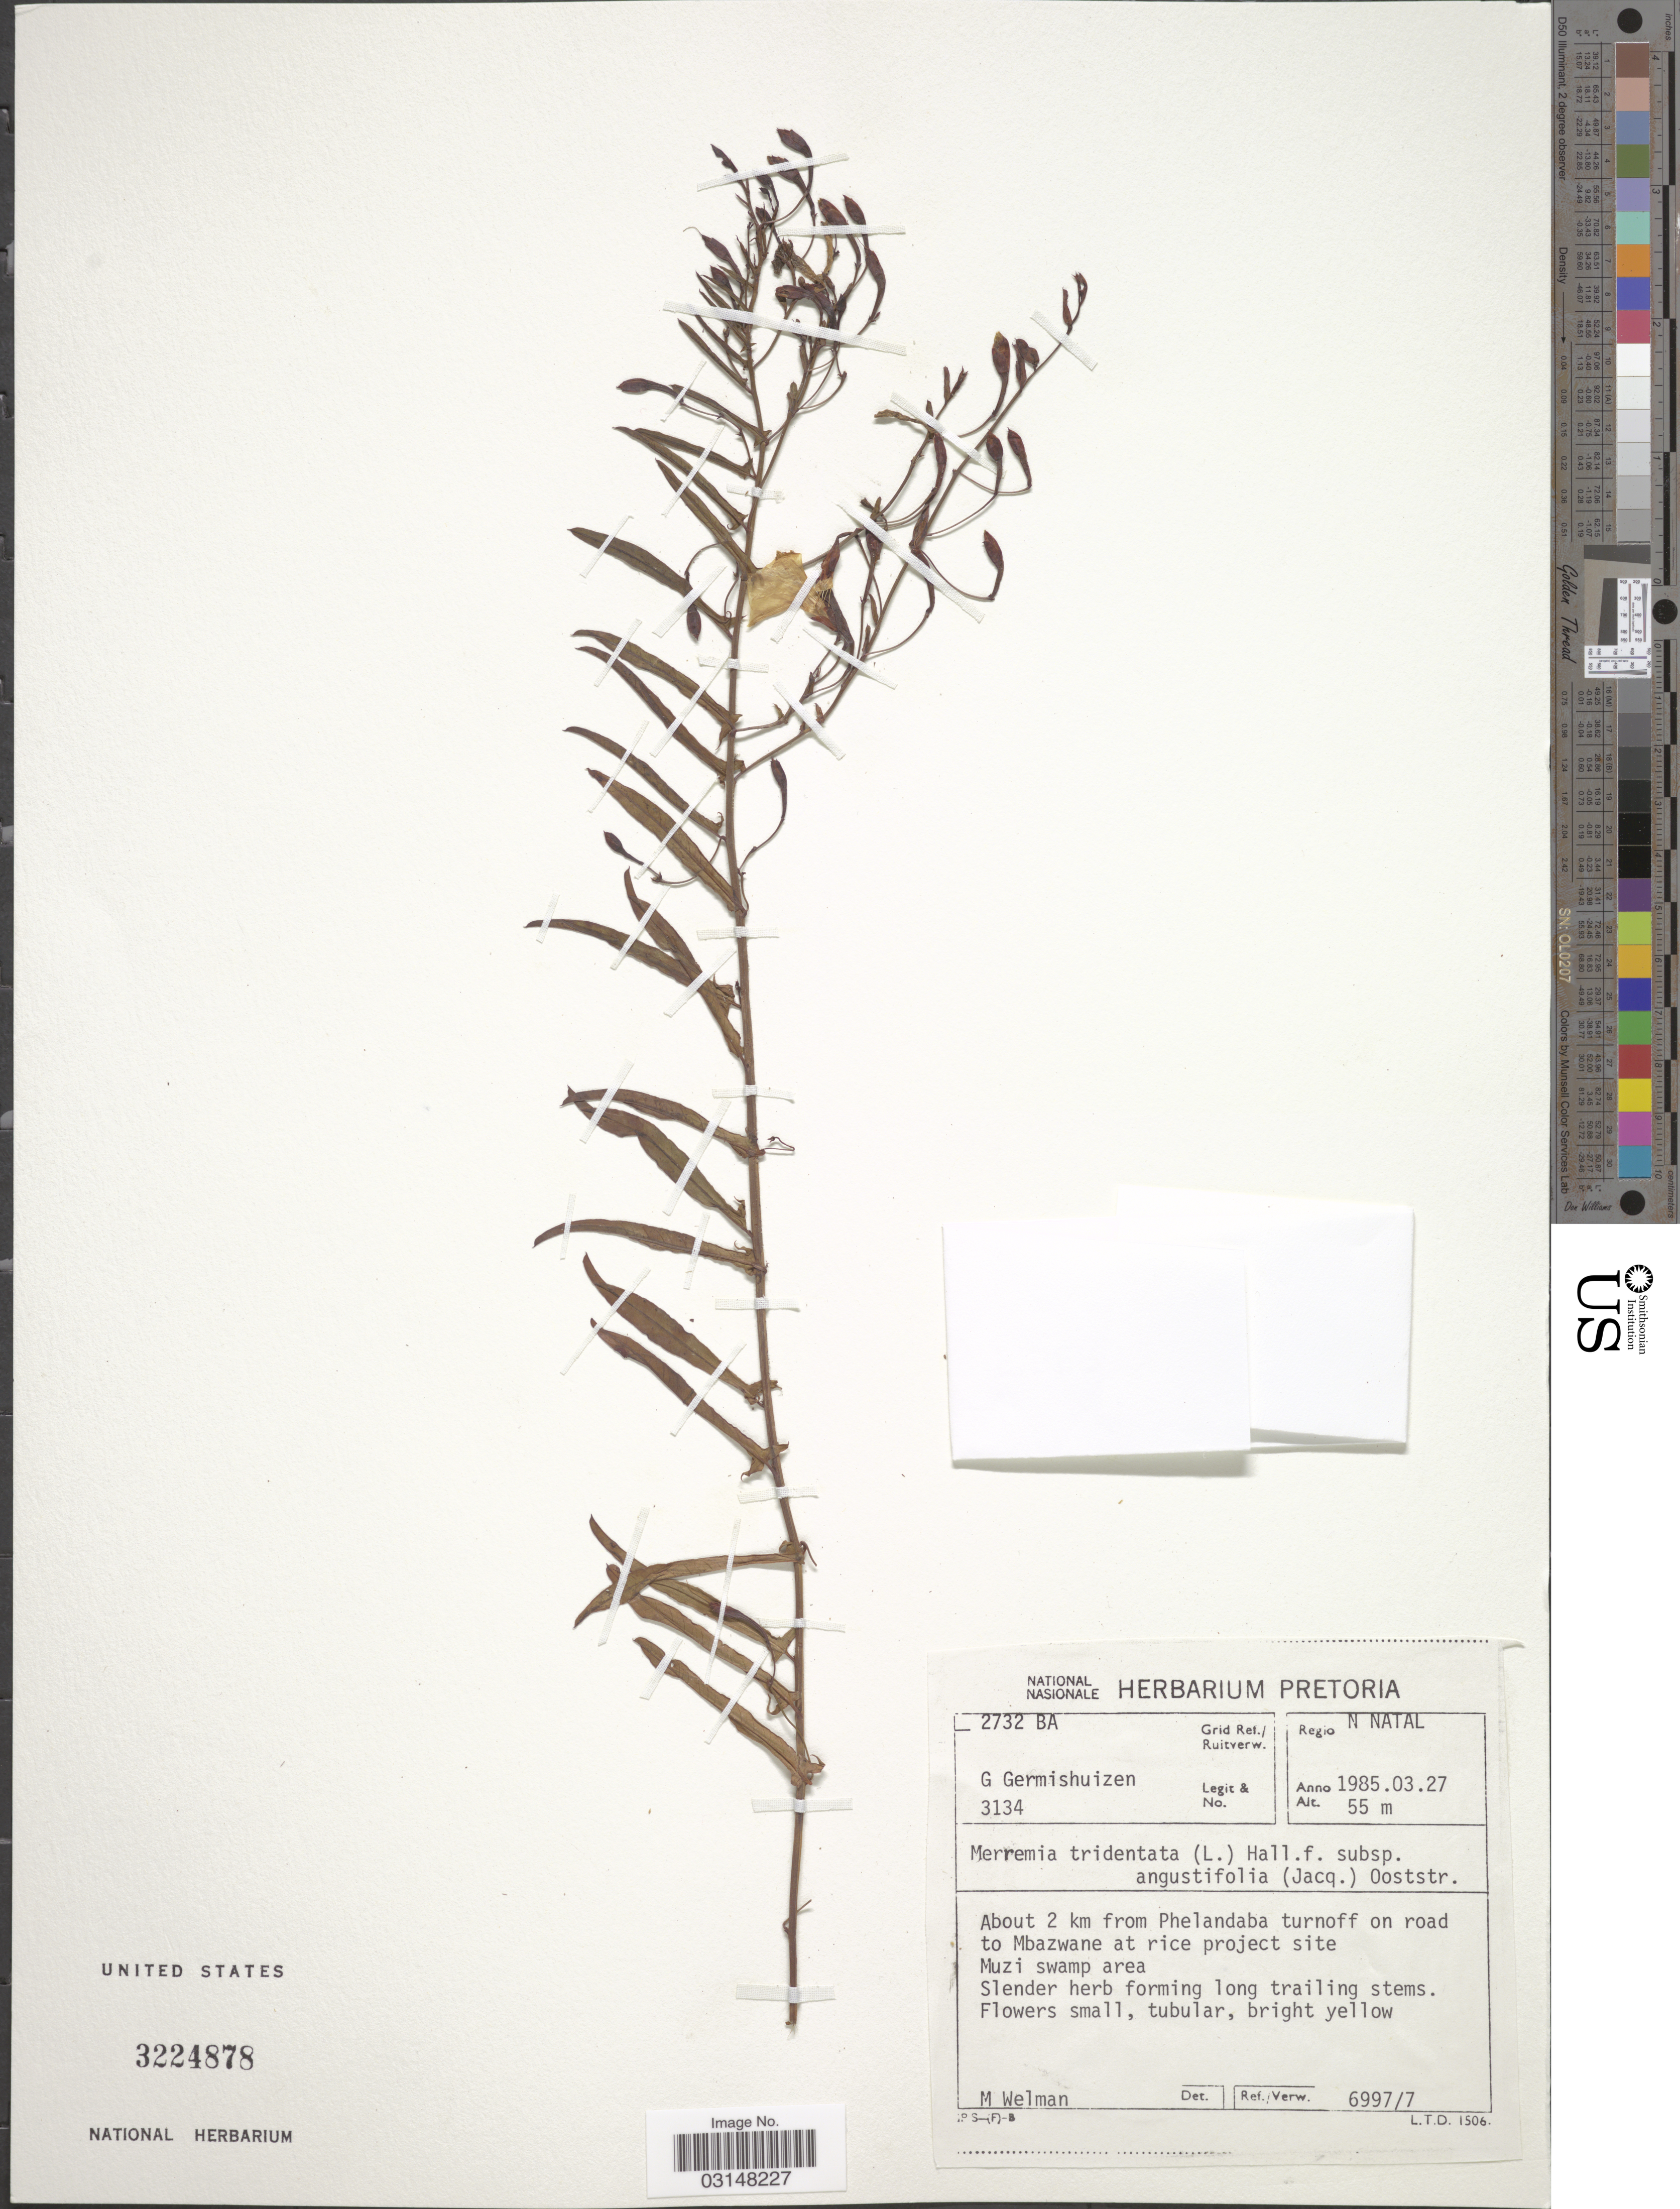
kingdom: Plantae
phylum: Tracheophyta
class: Magnoliopsida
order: Solanales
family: Convolvulaceae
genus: Xenostegia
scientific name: Xenostegia tridentata subsp. angustifolia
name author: Lejoly & Lisowski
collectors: G. Germishuizen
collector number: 3134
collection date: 1985-03-27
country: South Africa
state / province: KwaZulu-Natal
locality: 2732 BA Grid Ref. Regio N Natal. About 2 km from Phelandaba turnoff on road to Mbazwane at rice project site Muzi swamp area.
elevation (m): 55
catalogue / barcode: US 3224878